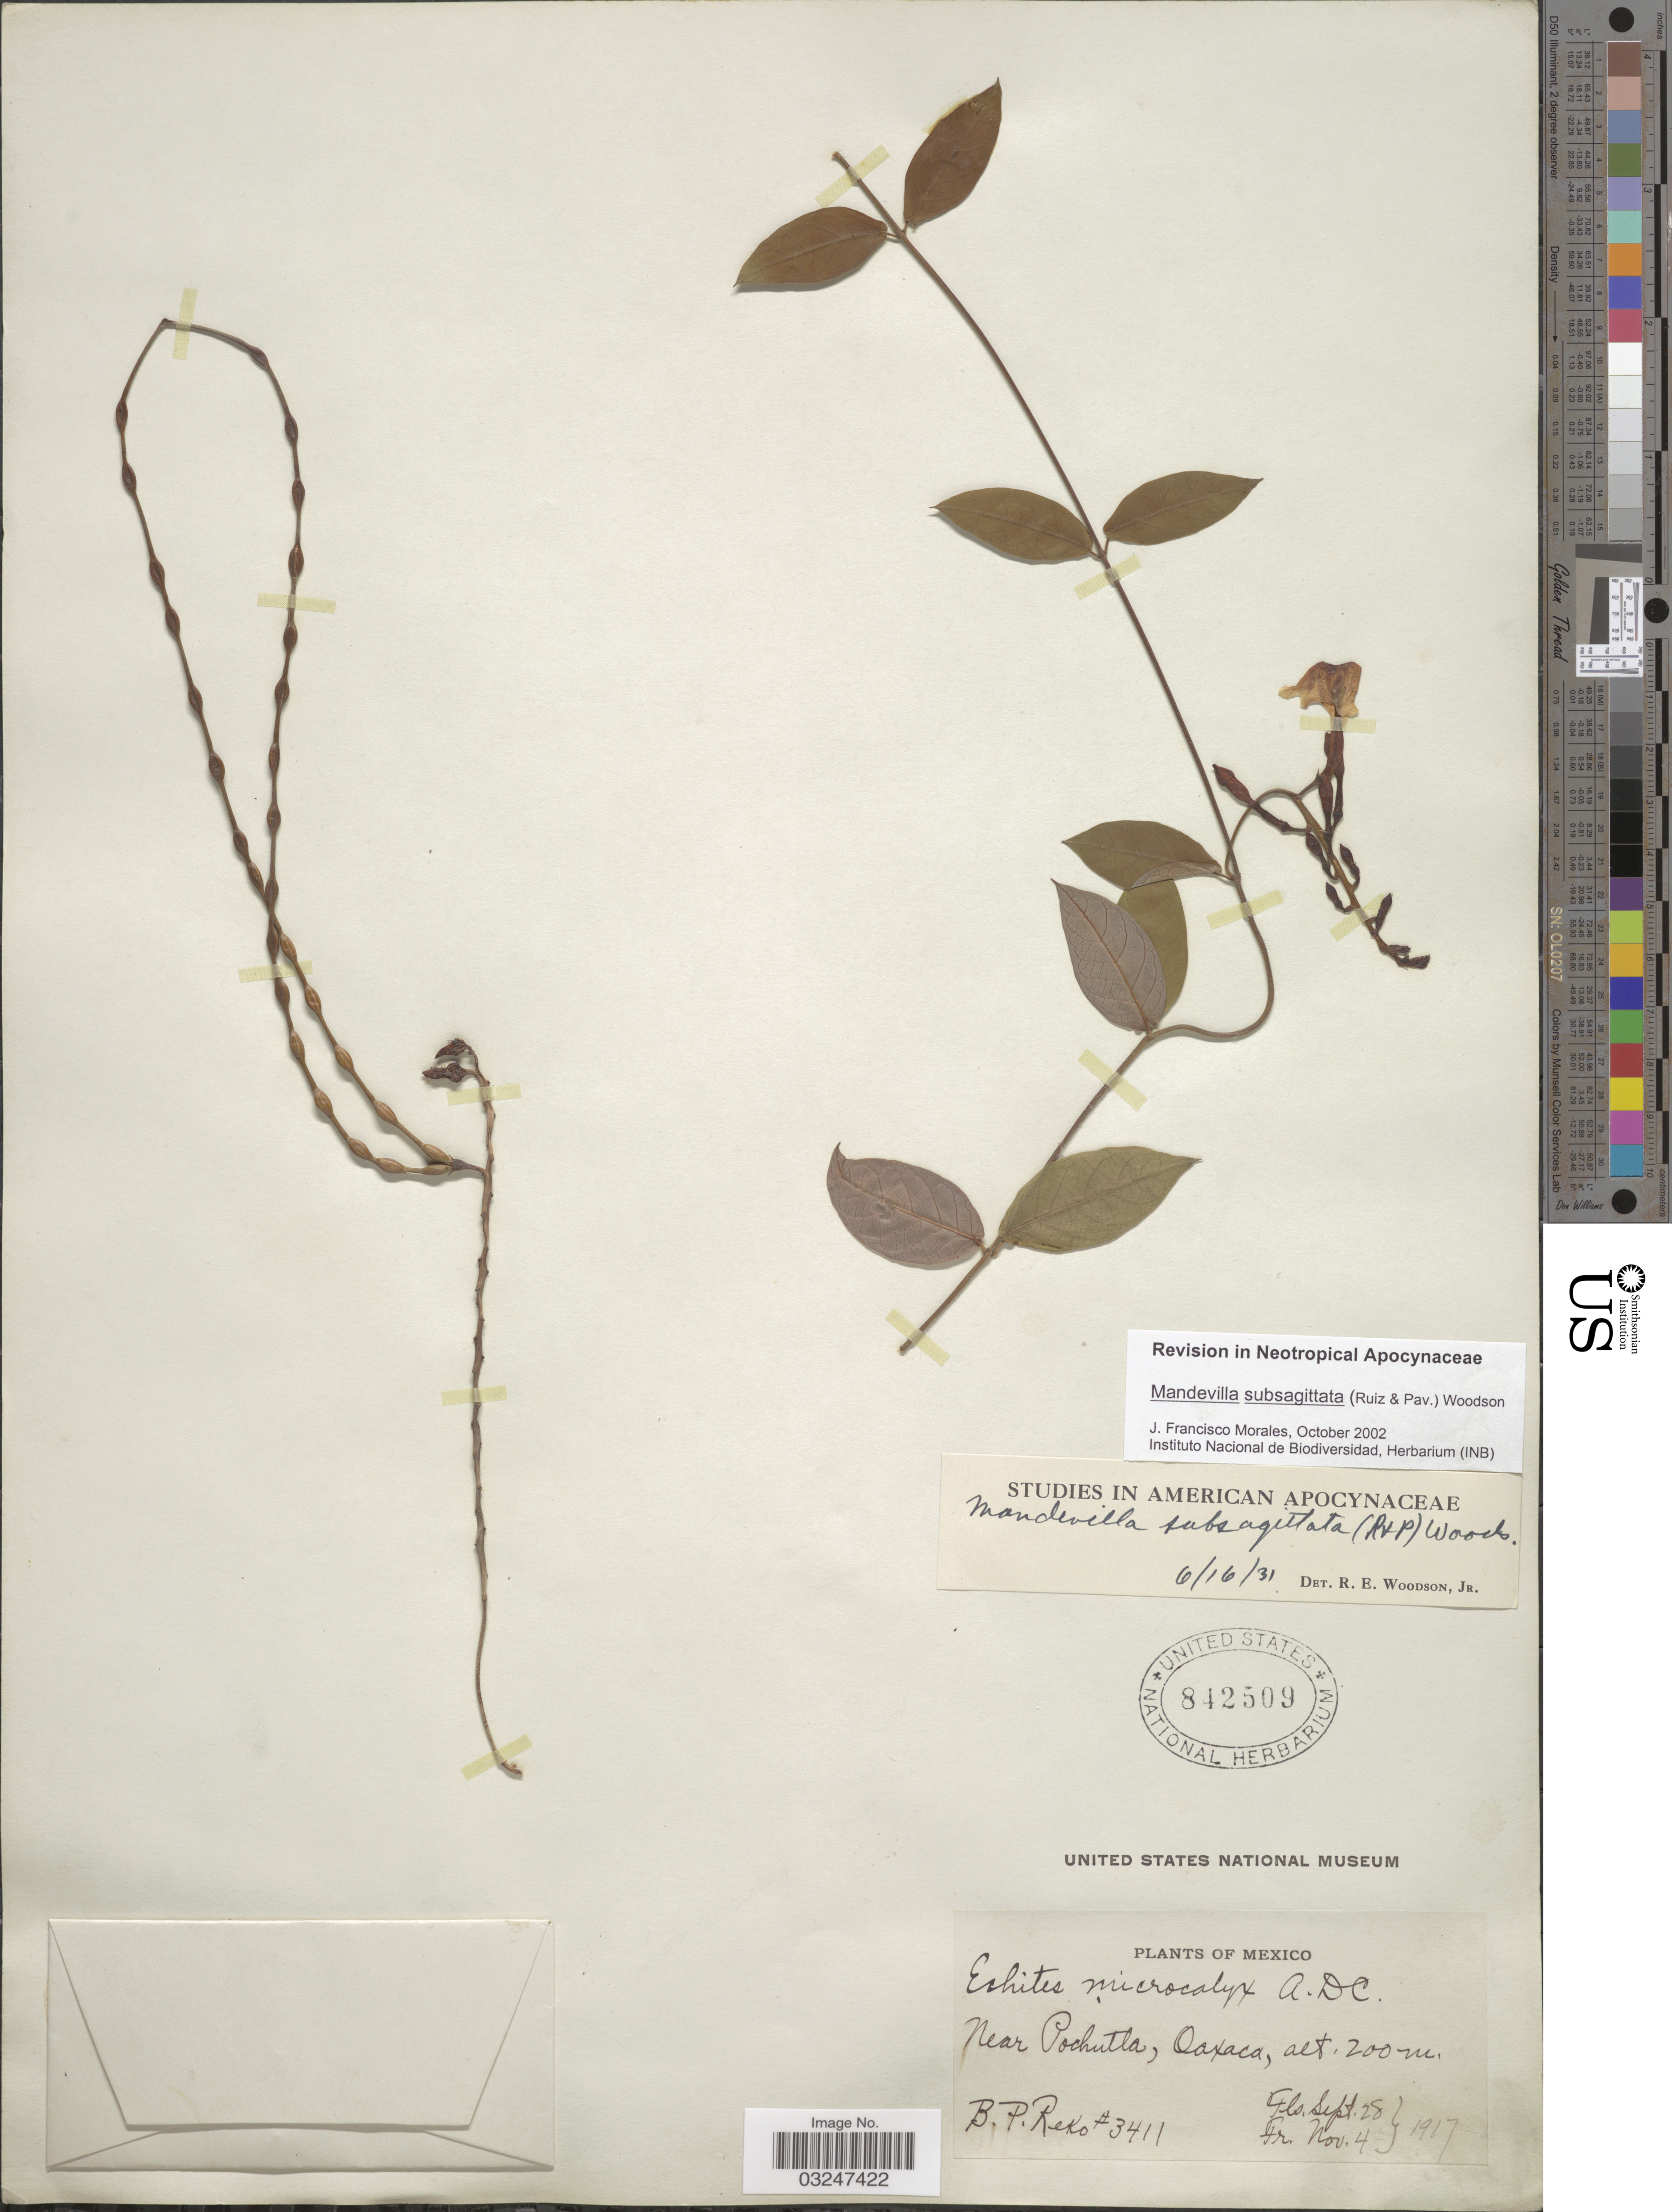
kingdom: Plantae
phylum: Tracheophyta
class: Magnoliopsida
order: Gentianales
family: Apocynaceae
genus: Mandevilla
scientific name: Mandevilla subsagittata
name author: (Ruiz & Pav.) Woodson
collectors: B. P. Reko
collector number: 3411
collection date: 1917-09-28/1917-11-04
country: Mexico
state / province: Oaxaca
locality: Near Pochutla.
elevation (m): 200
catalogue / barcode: US 842509